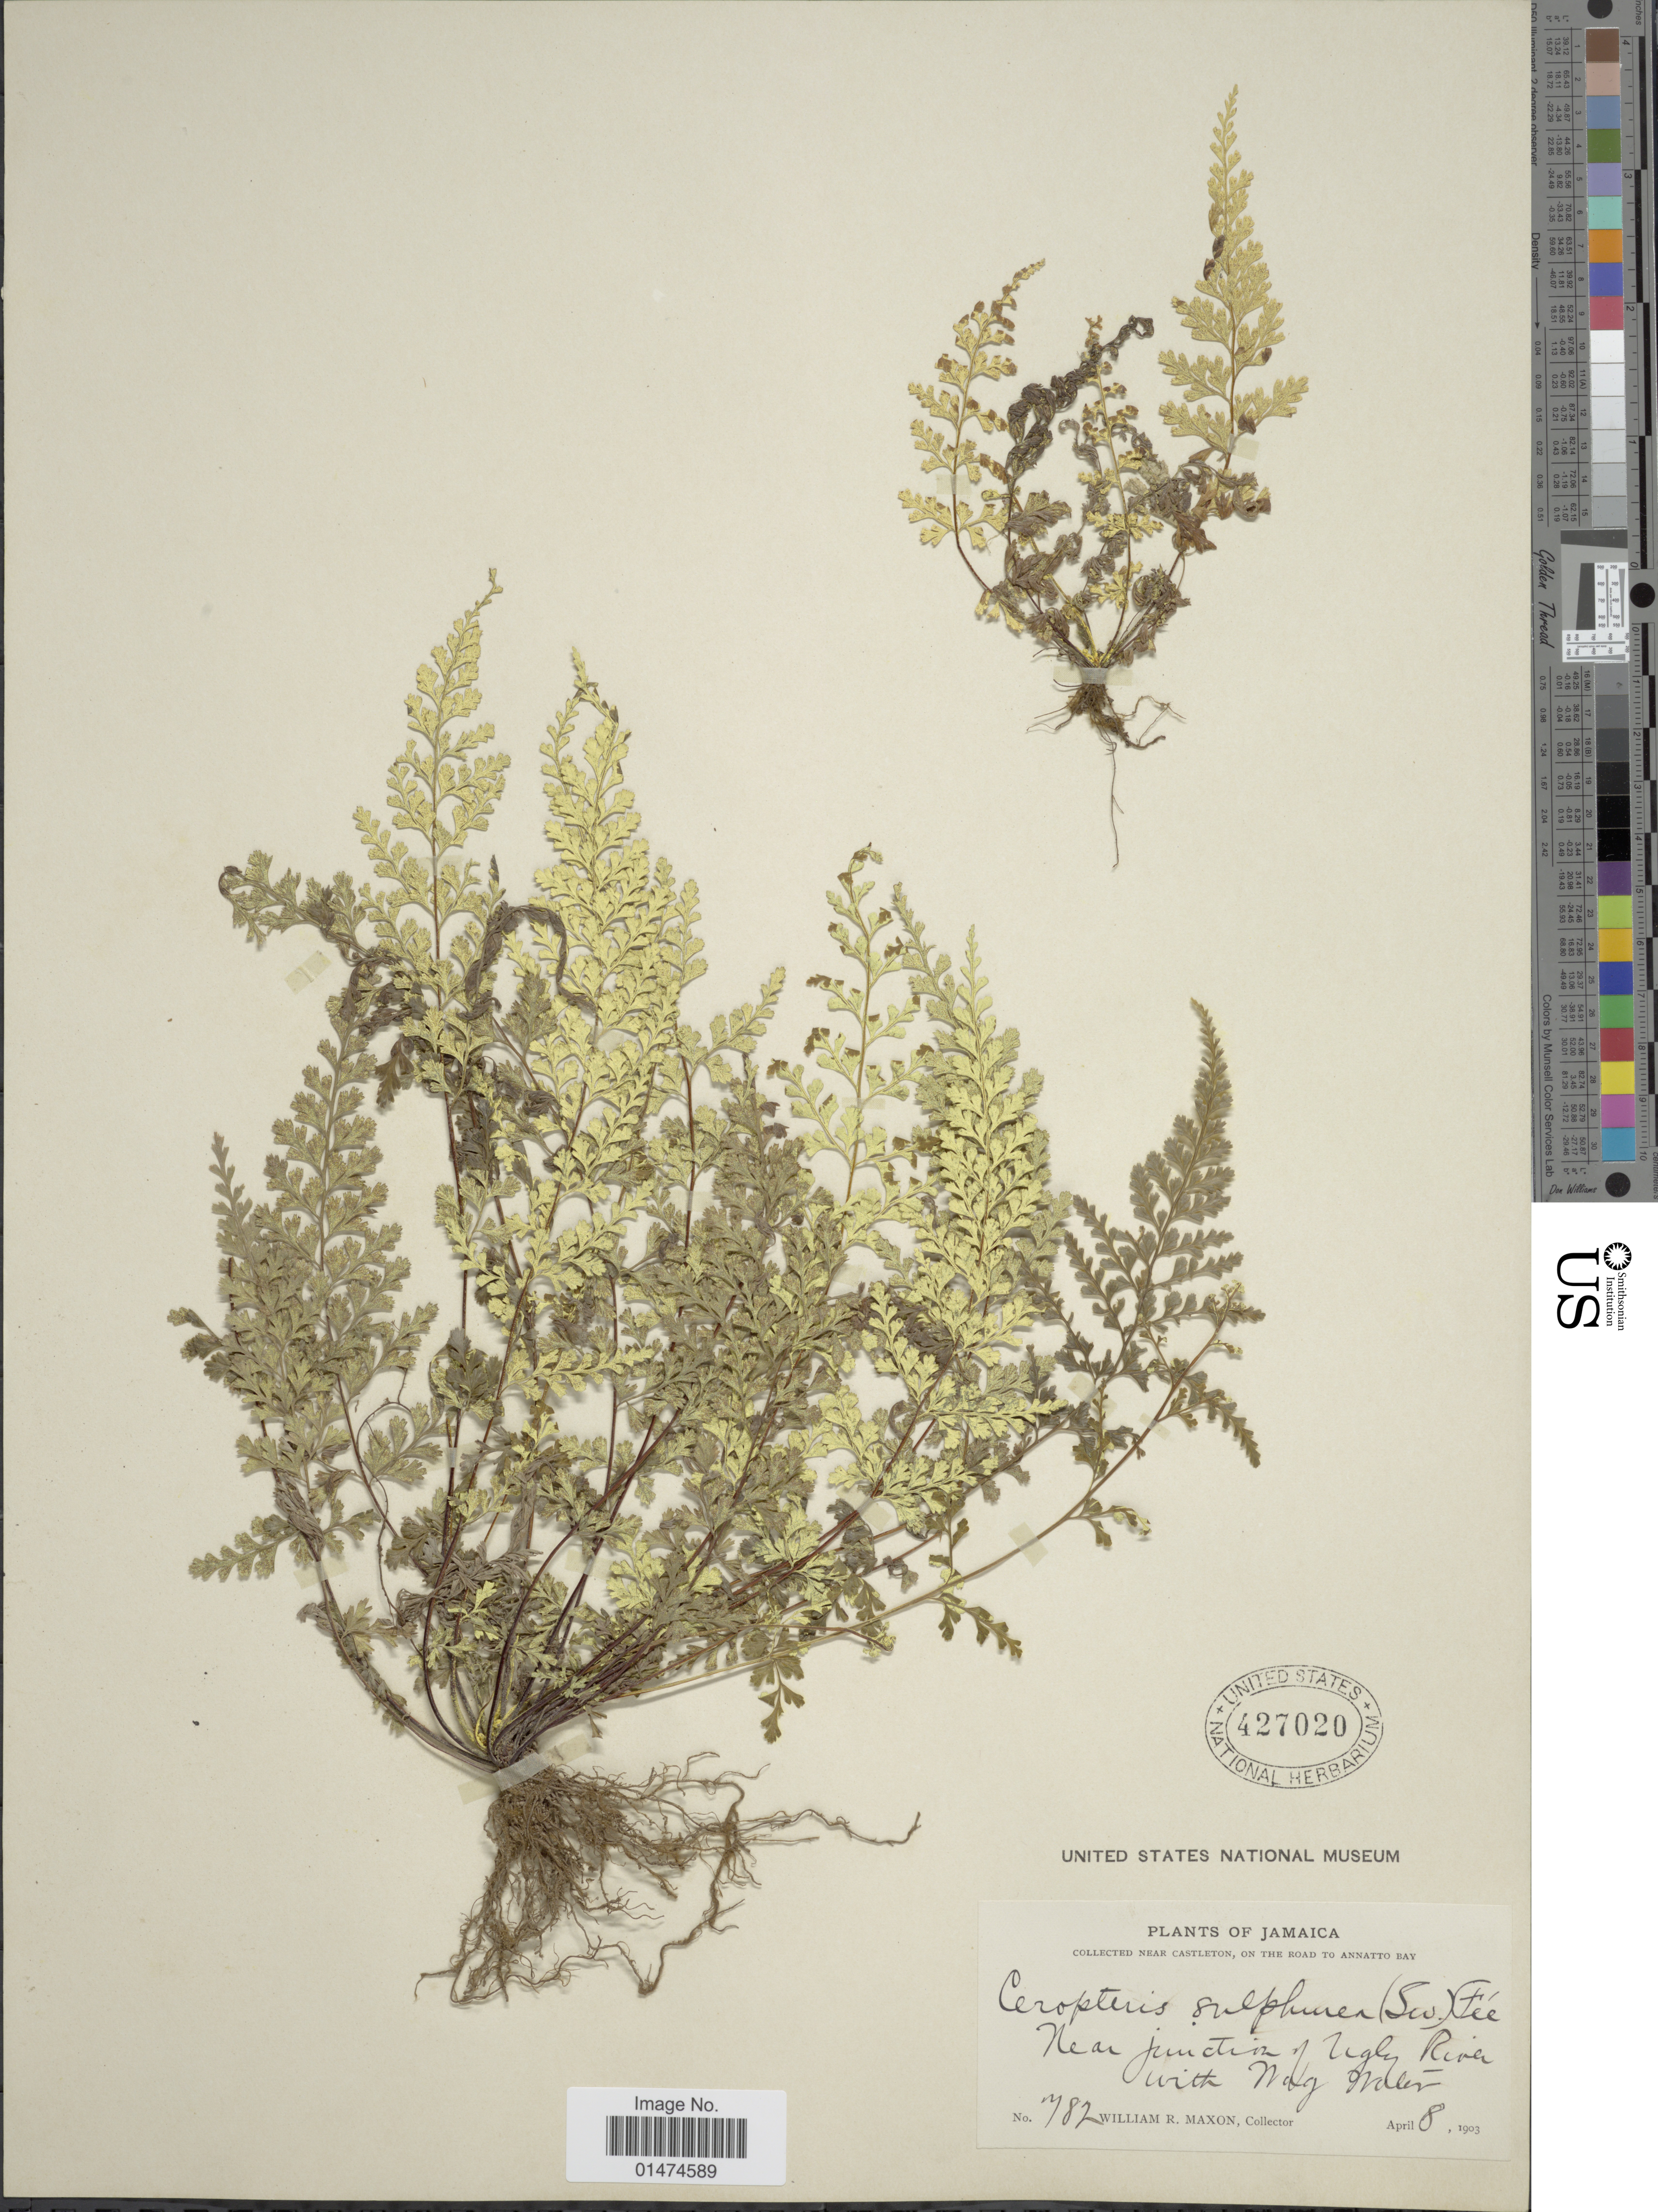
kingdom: Plantae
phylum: Tracheophyta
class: Polypodiopsida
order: Polypodiales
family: Pteridaceae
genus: Pityrogramma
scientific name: Pityrogramma sulphurea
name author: (Sw.) Maxon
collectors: W. R. Maxon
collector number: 782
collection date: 1903-04-08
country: Jamaica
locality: Jamaica, near Castleton, on the road to Annatto Bay.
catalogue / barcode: US 427020